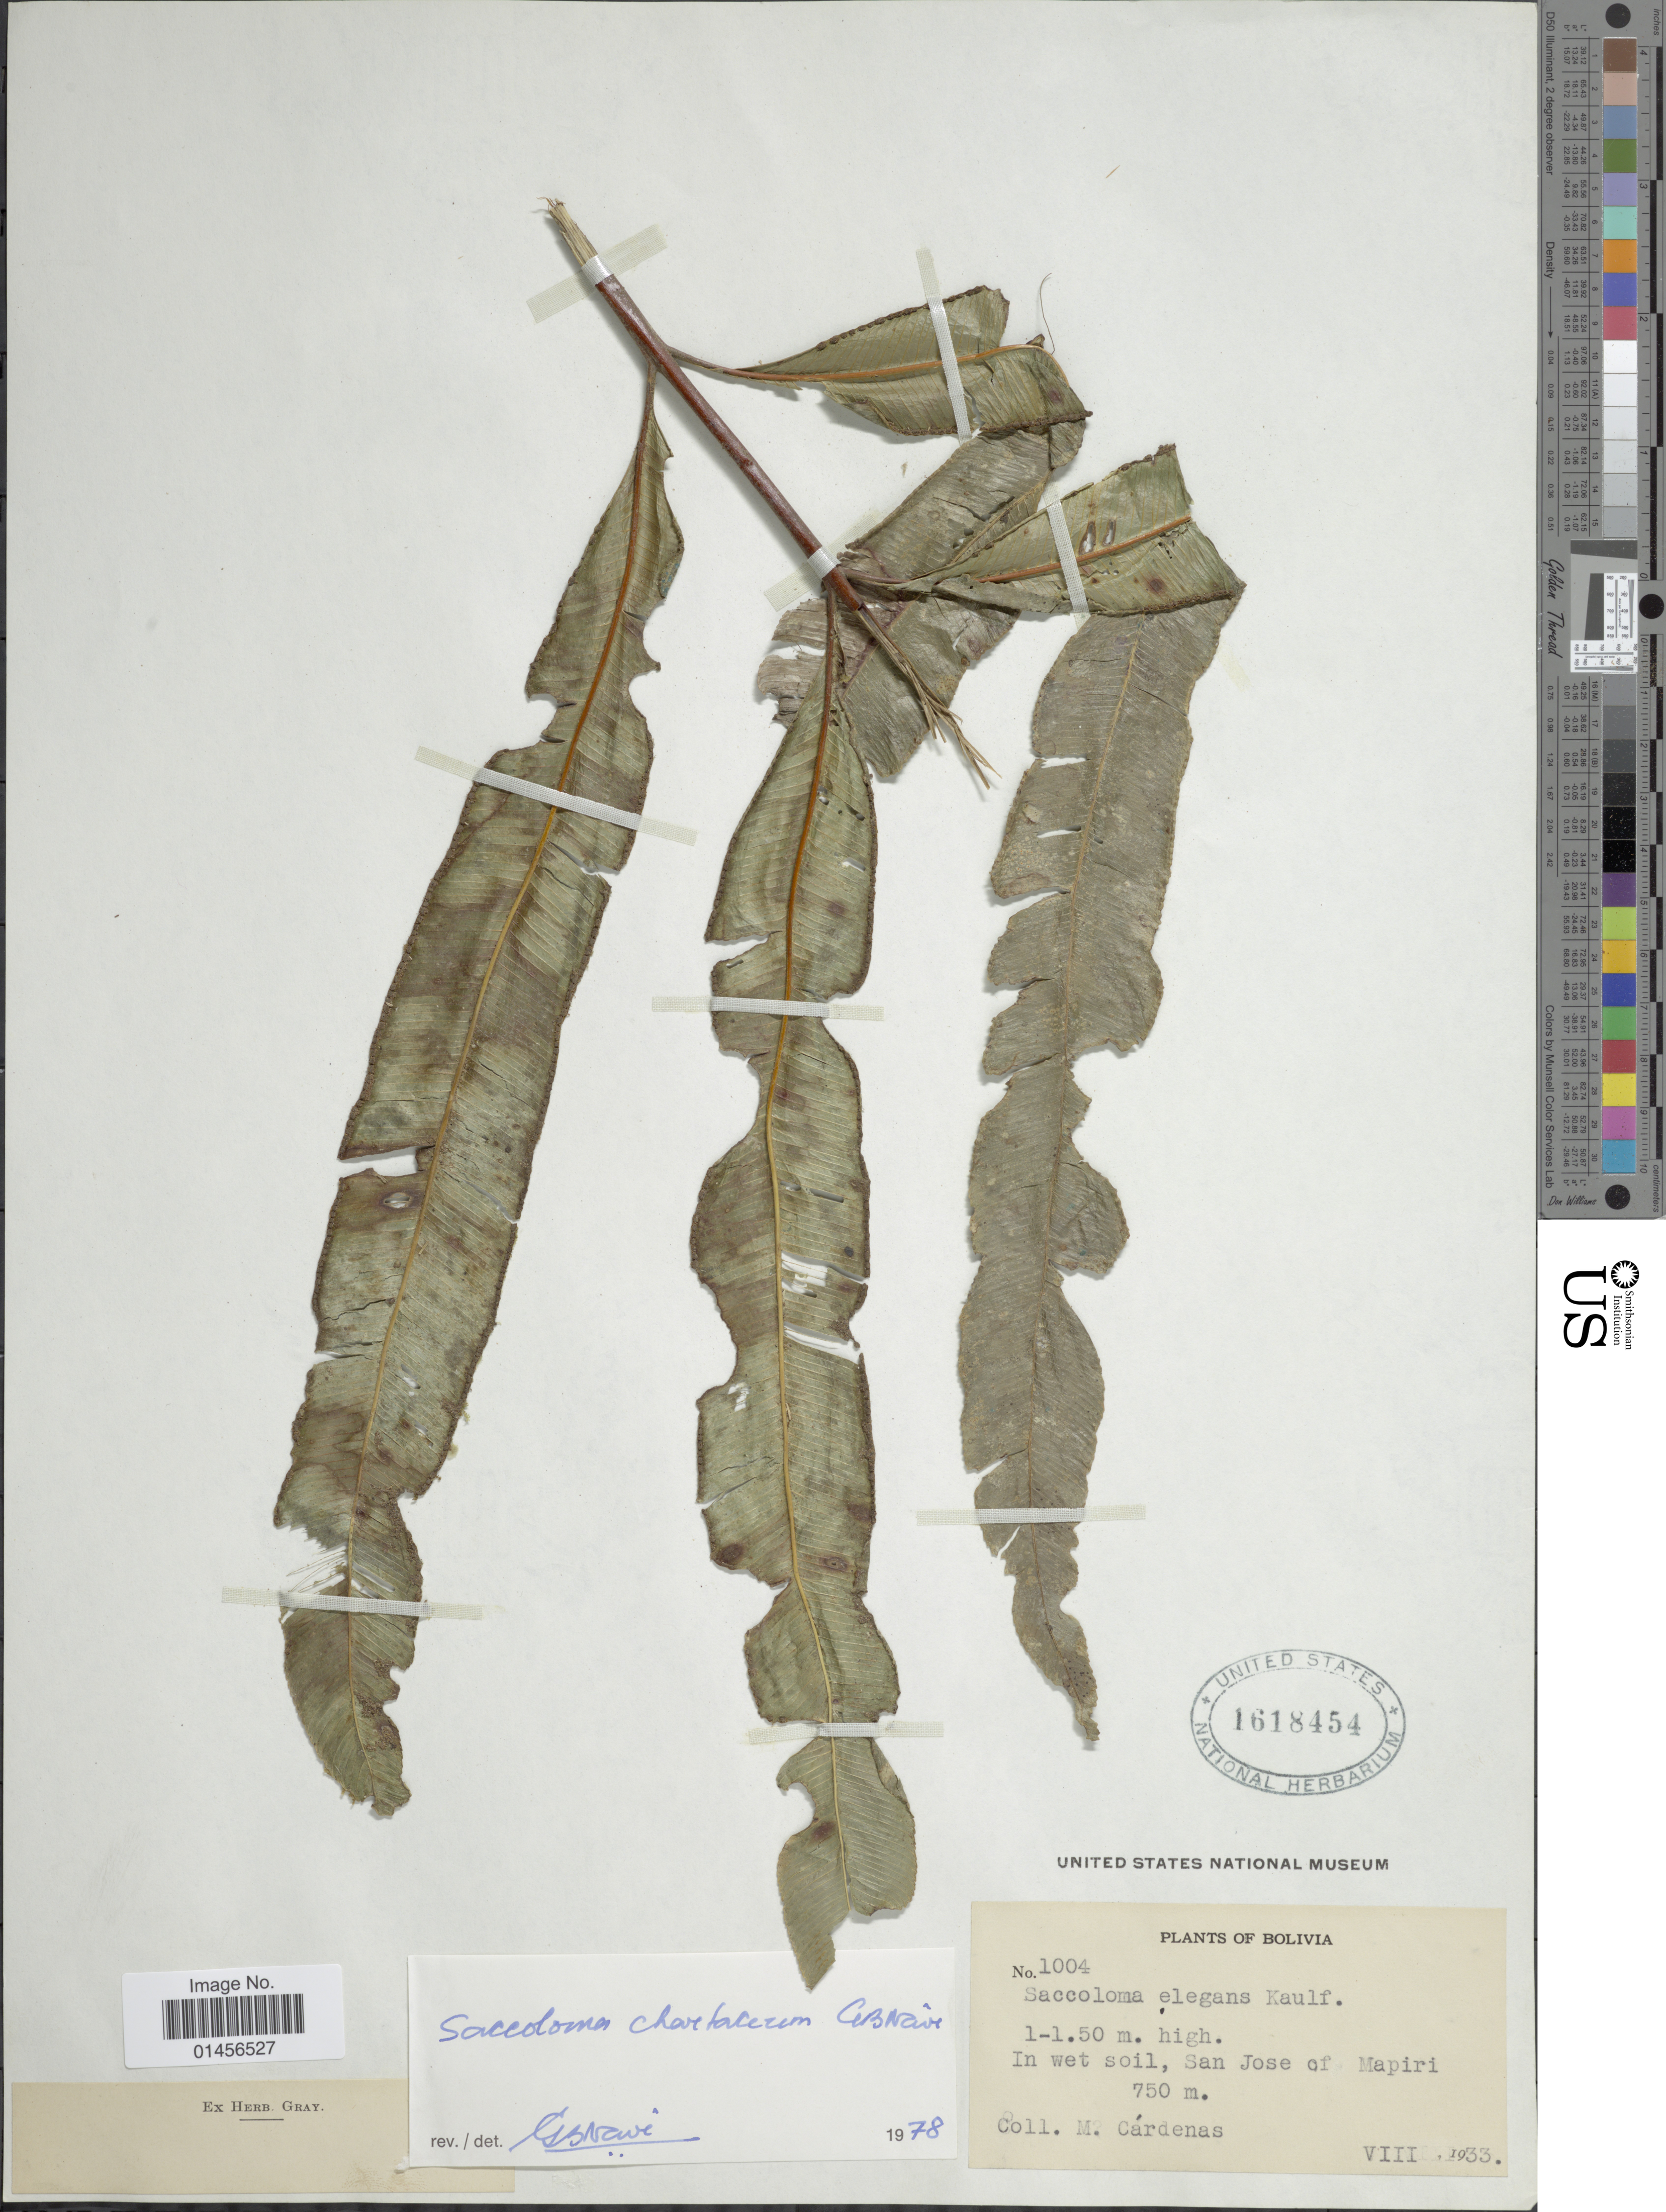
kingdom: Plantae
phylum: Tracheophyta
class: Polypodiopsida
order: Polypodiales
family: Saccolomataceae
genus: Saccoloma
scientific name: Saccoloma elegans subsp. chartaceum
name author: Cremers & K.U. Kramer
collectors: M. Cárdenas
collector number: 1004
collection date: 1933-08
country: Bolivia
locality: In wet soil, San Jose of Mapiri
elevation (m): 750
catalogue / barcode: US 1618454